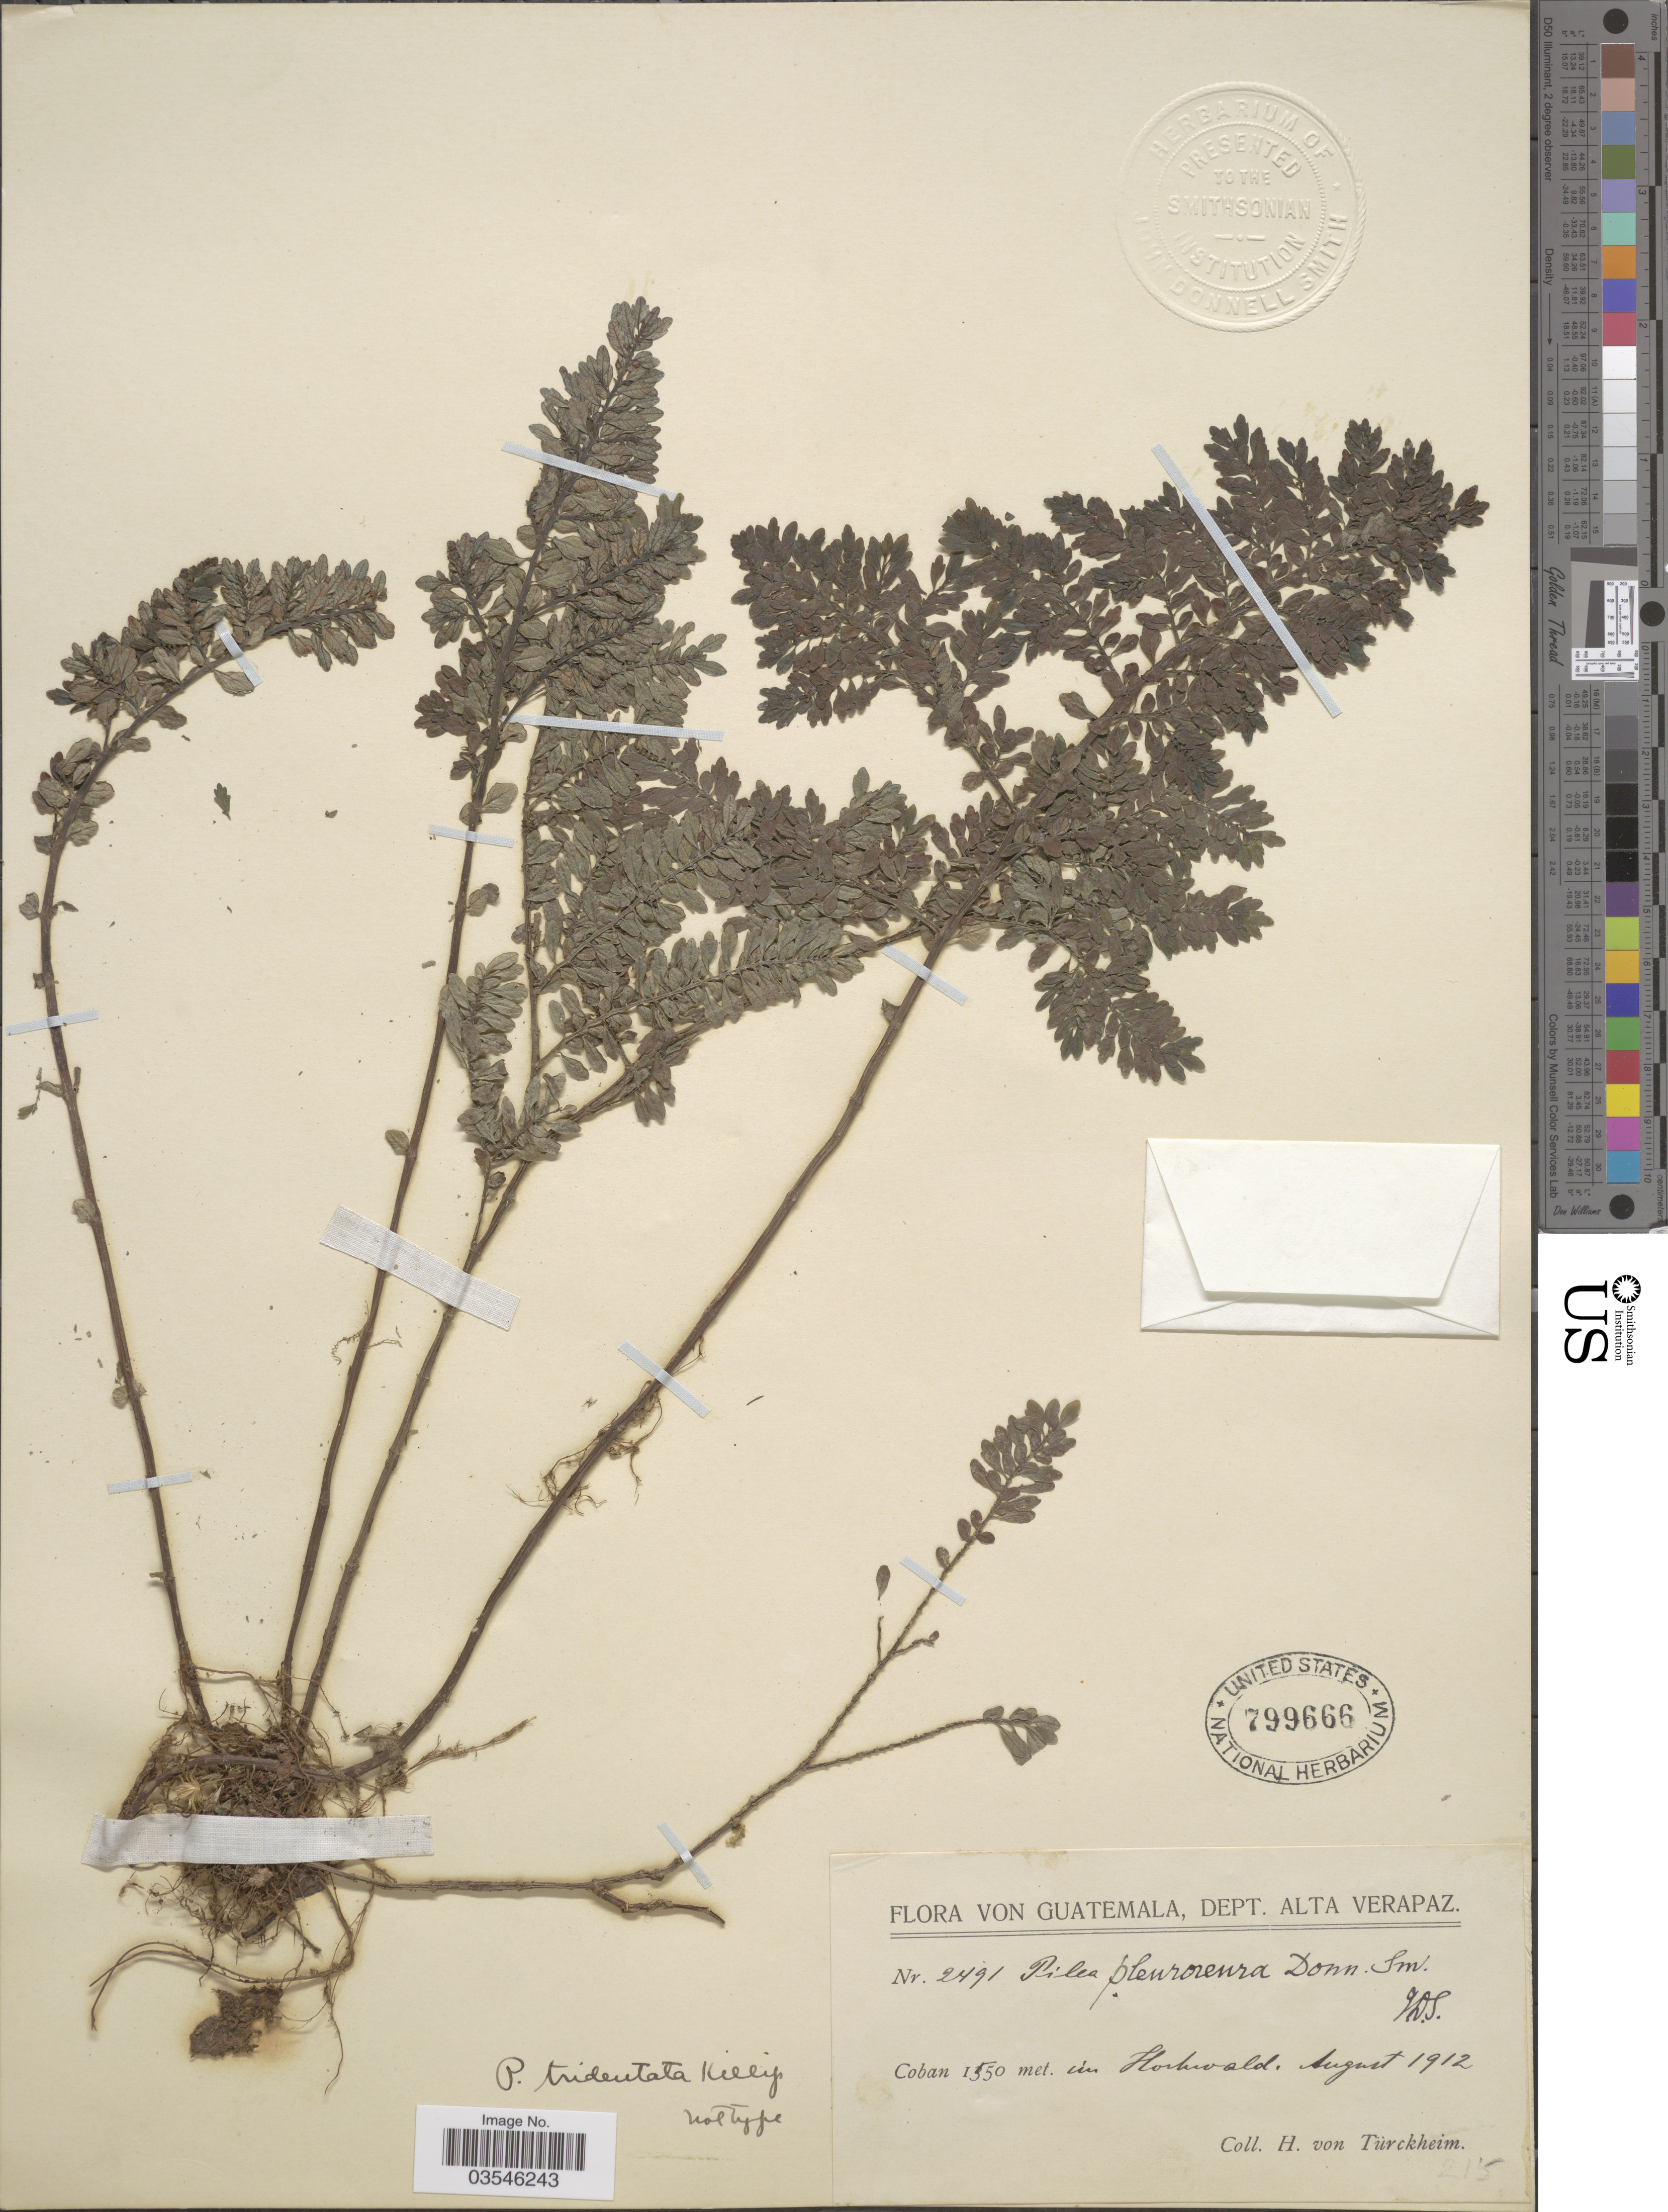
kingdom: Plantae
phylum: Tracheophyta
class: Magnoliopsida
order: Rosales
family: Urticaceae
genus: Pilea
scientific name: Pilea tridentata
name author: Killip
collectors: H. von Türckheim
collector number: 2491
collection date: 1912-08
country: Guatemala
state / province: Alta Verapaz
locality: Dept. Alta Verapaz. Coban im Hochwald.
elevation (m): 1550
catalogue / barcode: US 799666